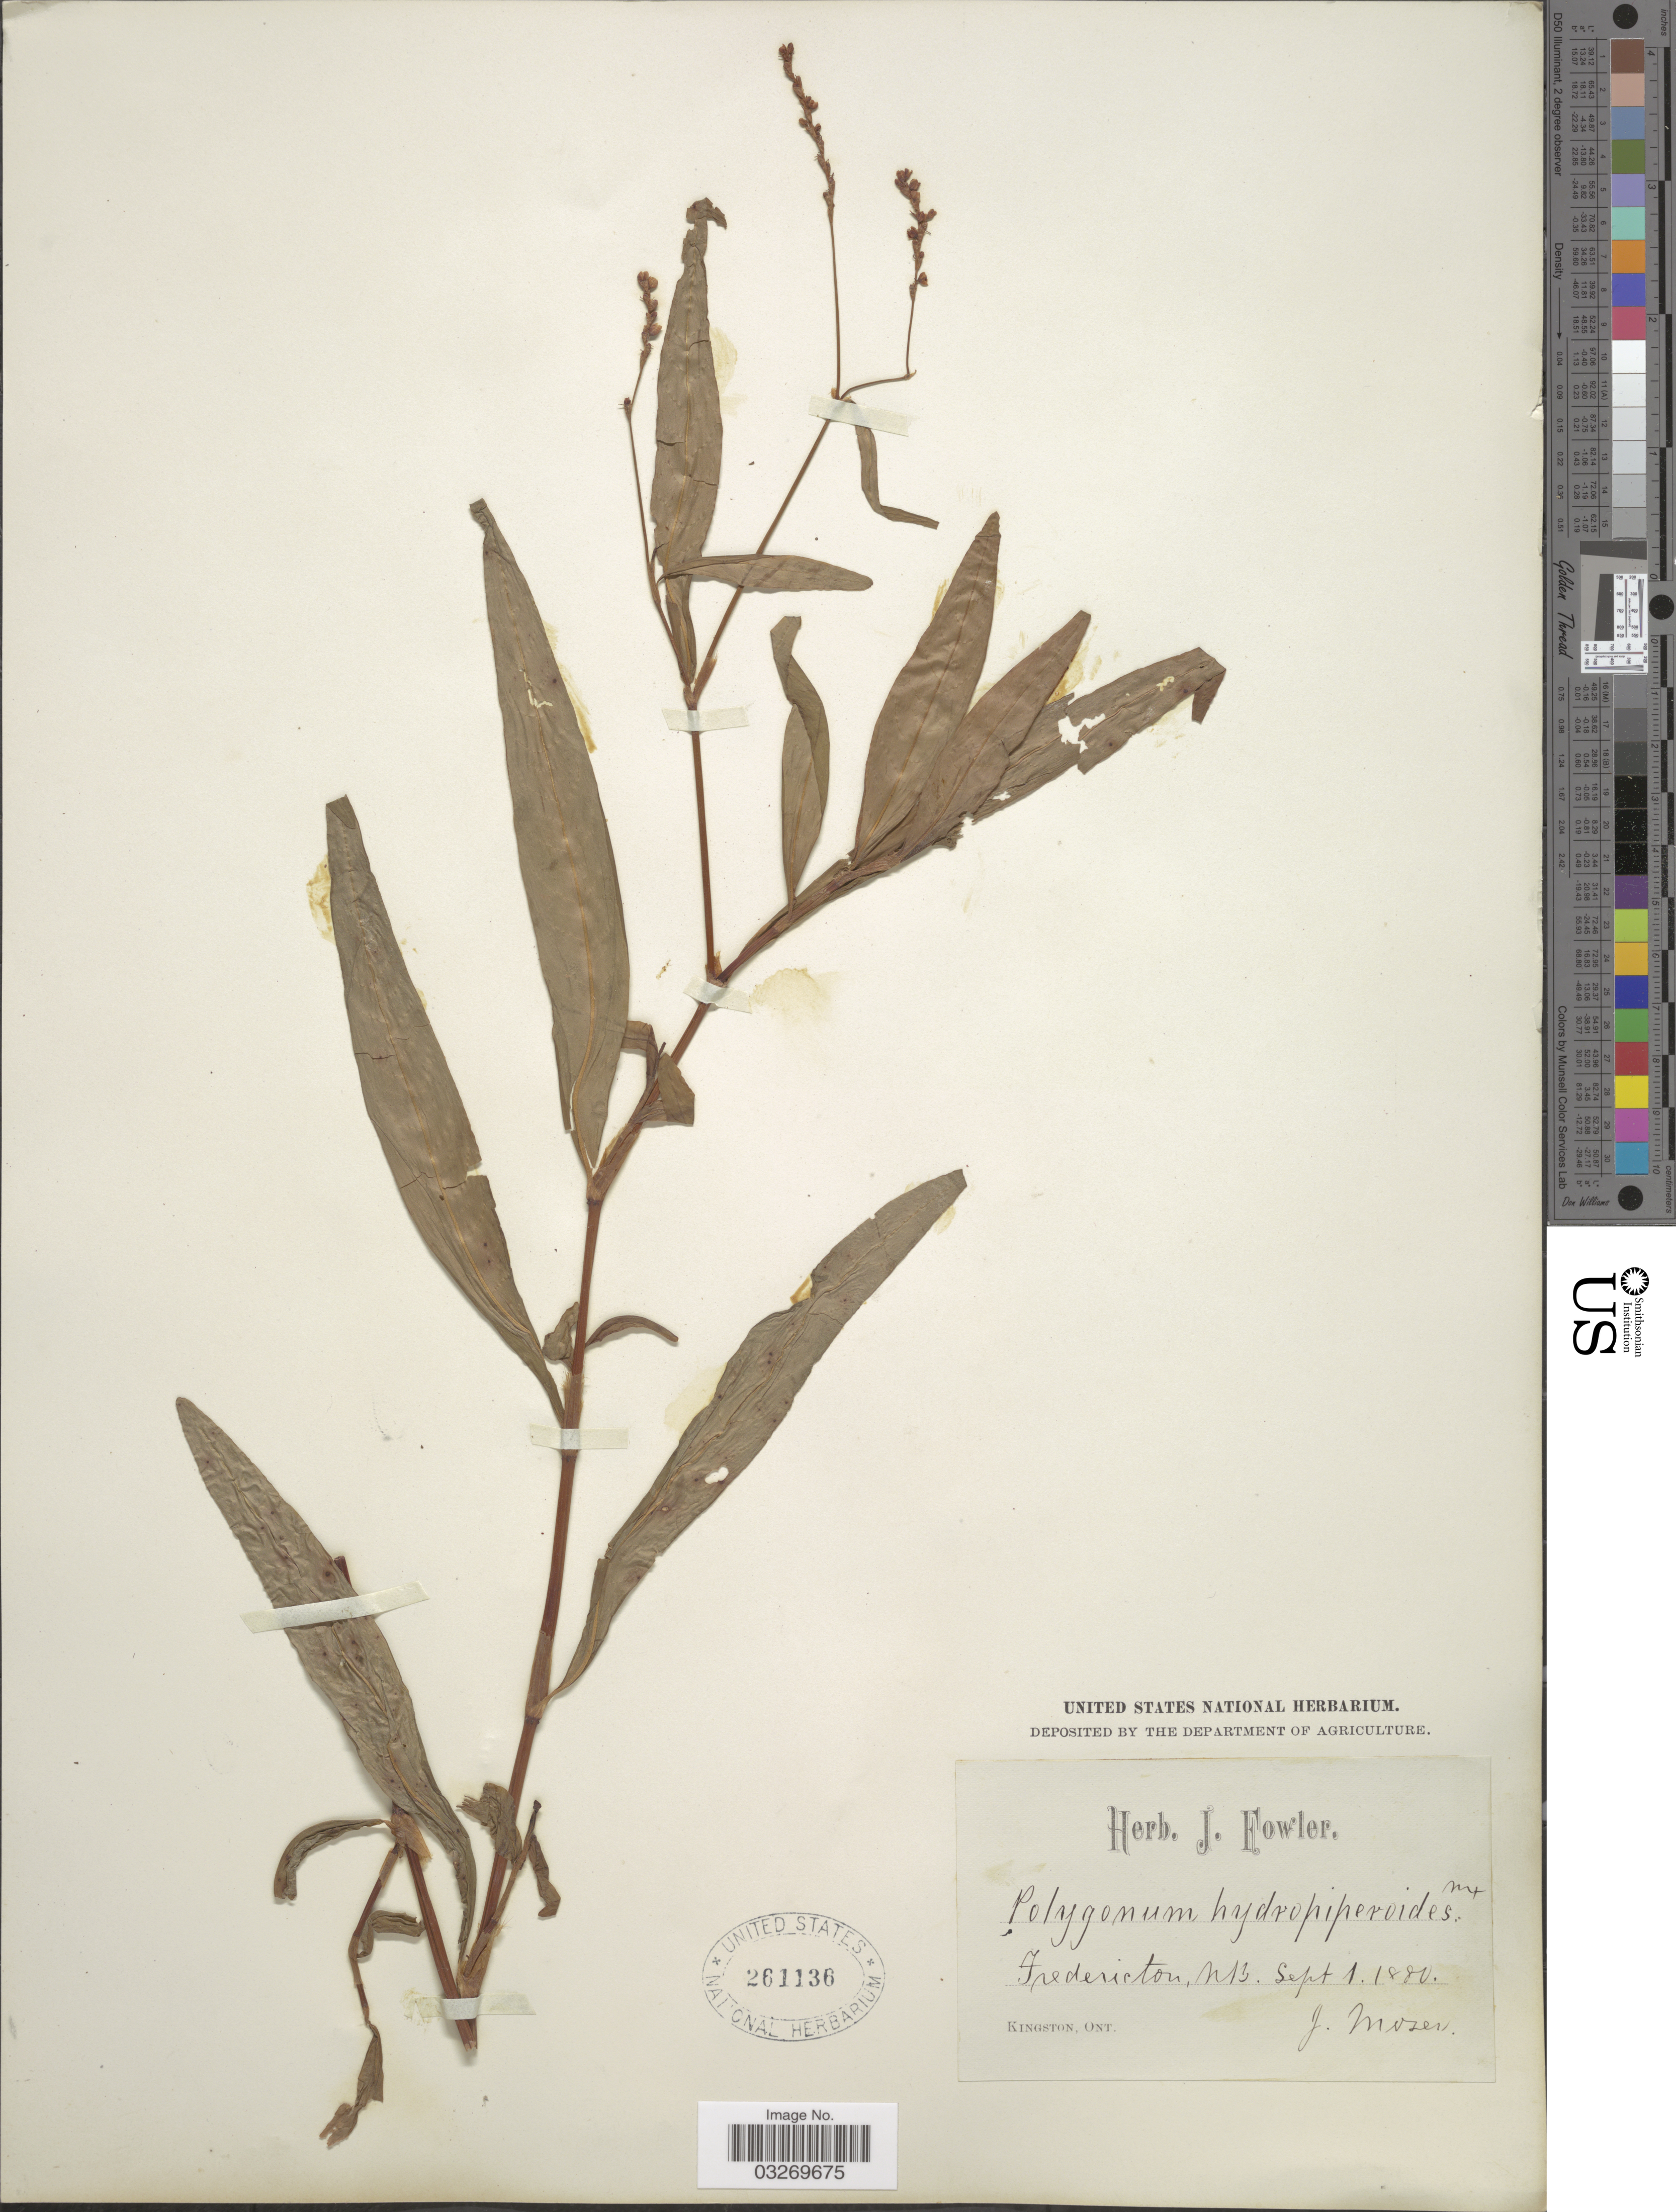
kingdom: Plantae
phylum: Tracheophyta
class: Magnoliopsida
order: Caryophyllales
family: Polygonaceae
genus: Persicaria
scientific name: Persicaria hydropiperoides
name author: (Michx.) Small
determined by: Atha, D. E.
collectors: J. Moser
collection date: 1880-09-01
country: Canada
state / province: New Brunswick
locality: Fredericton.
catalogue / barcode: US 261136